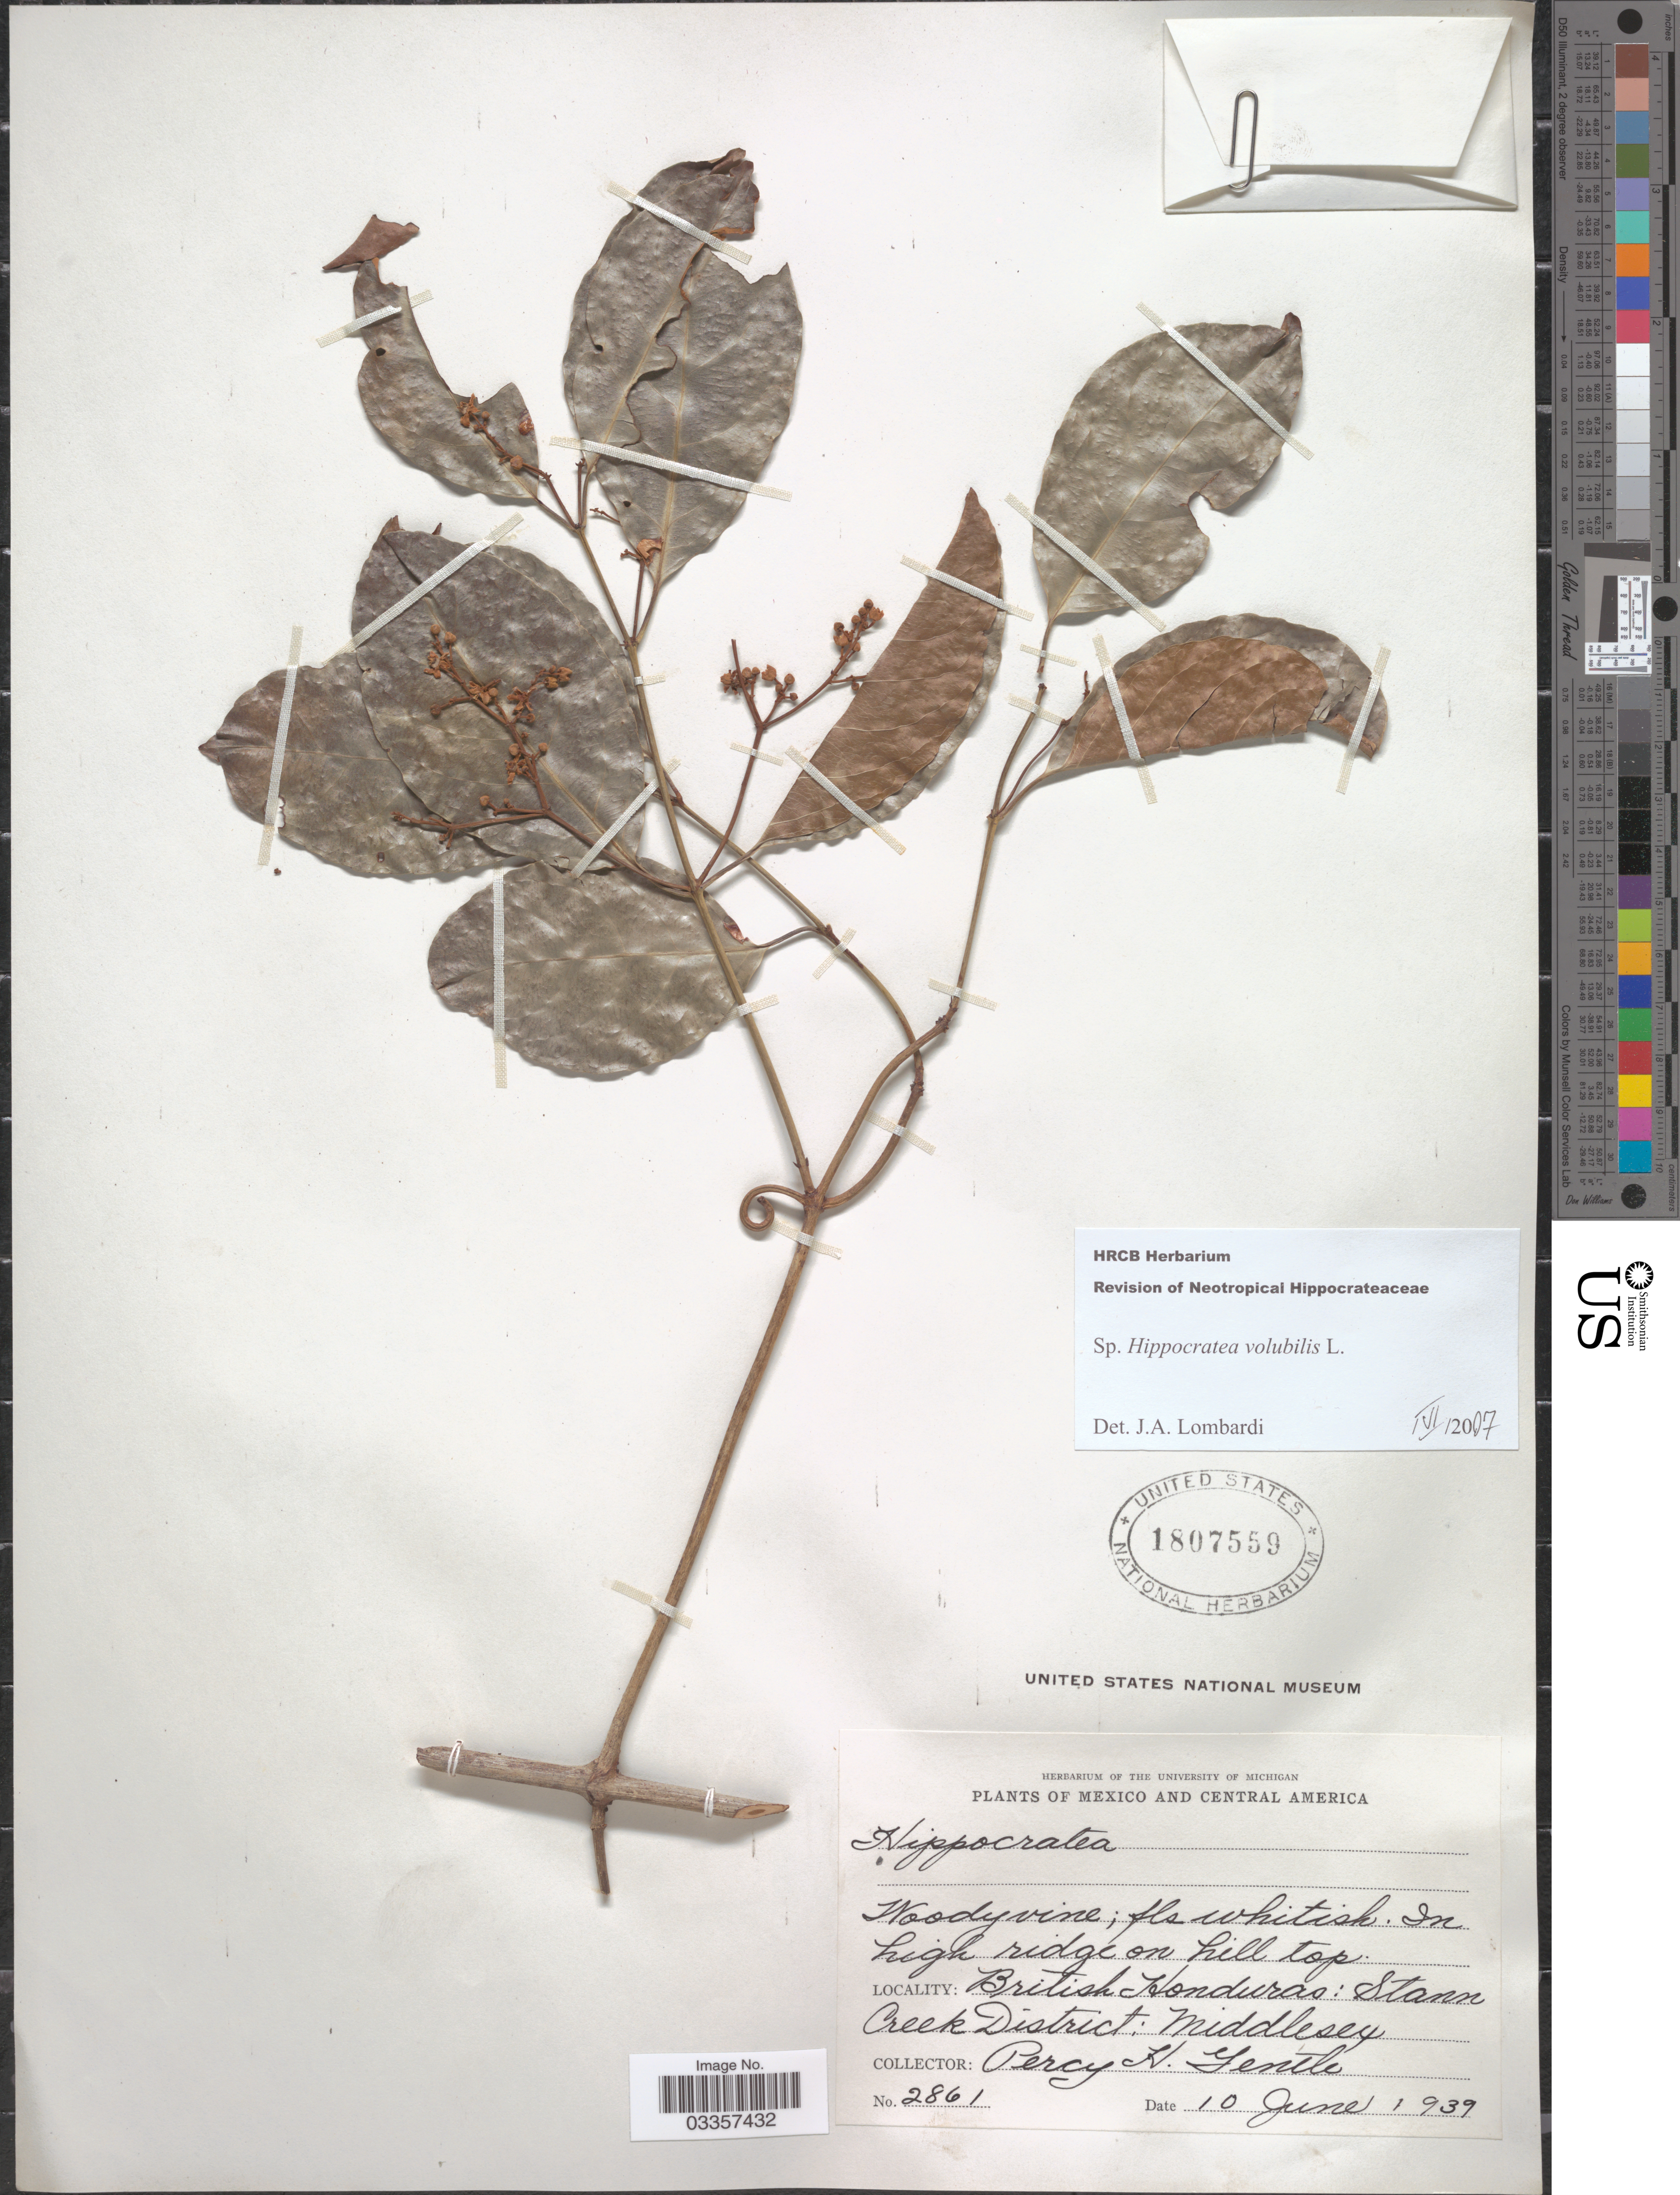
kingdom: Plantae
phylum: Tracheophyta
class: Magnoliopsida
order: Celastrales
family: Celastraceae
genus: Hippocratea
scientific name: Hippocratea volubilis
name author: L.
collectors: P. H. Gentle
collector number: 2861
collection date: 1939-06-10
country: Belize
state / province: Stann Creek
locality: British Honduras: Stann Creek District: Middlesex.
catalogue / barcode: US 1807559